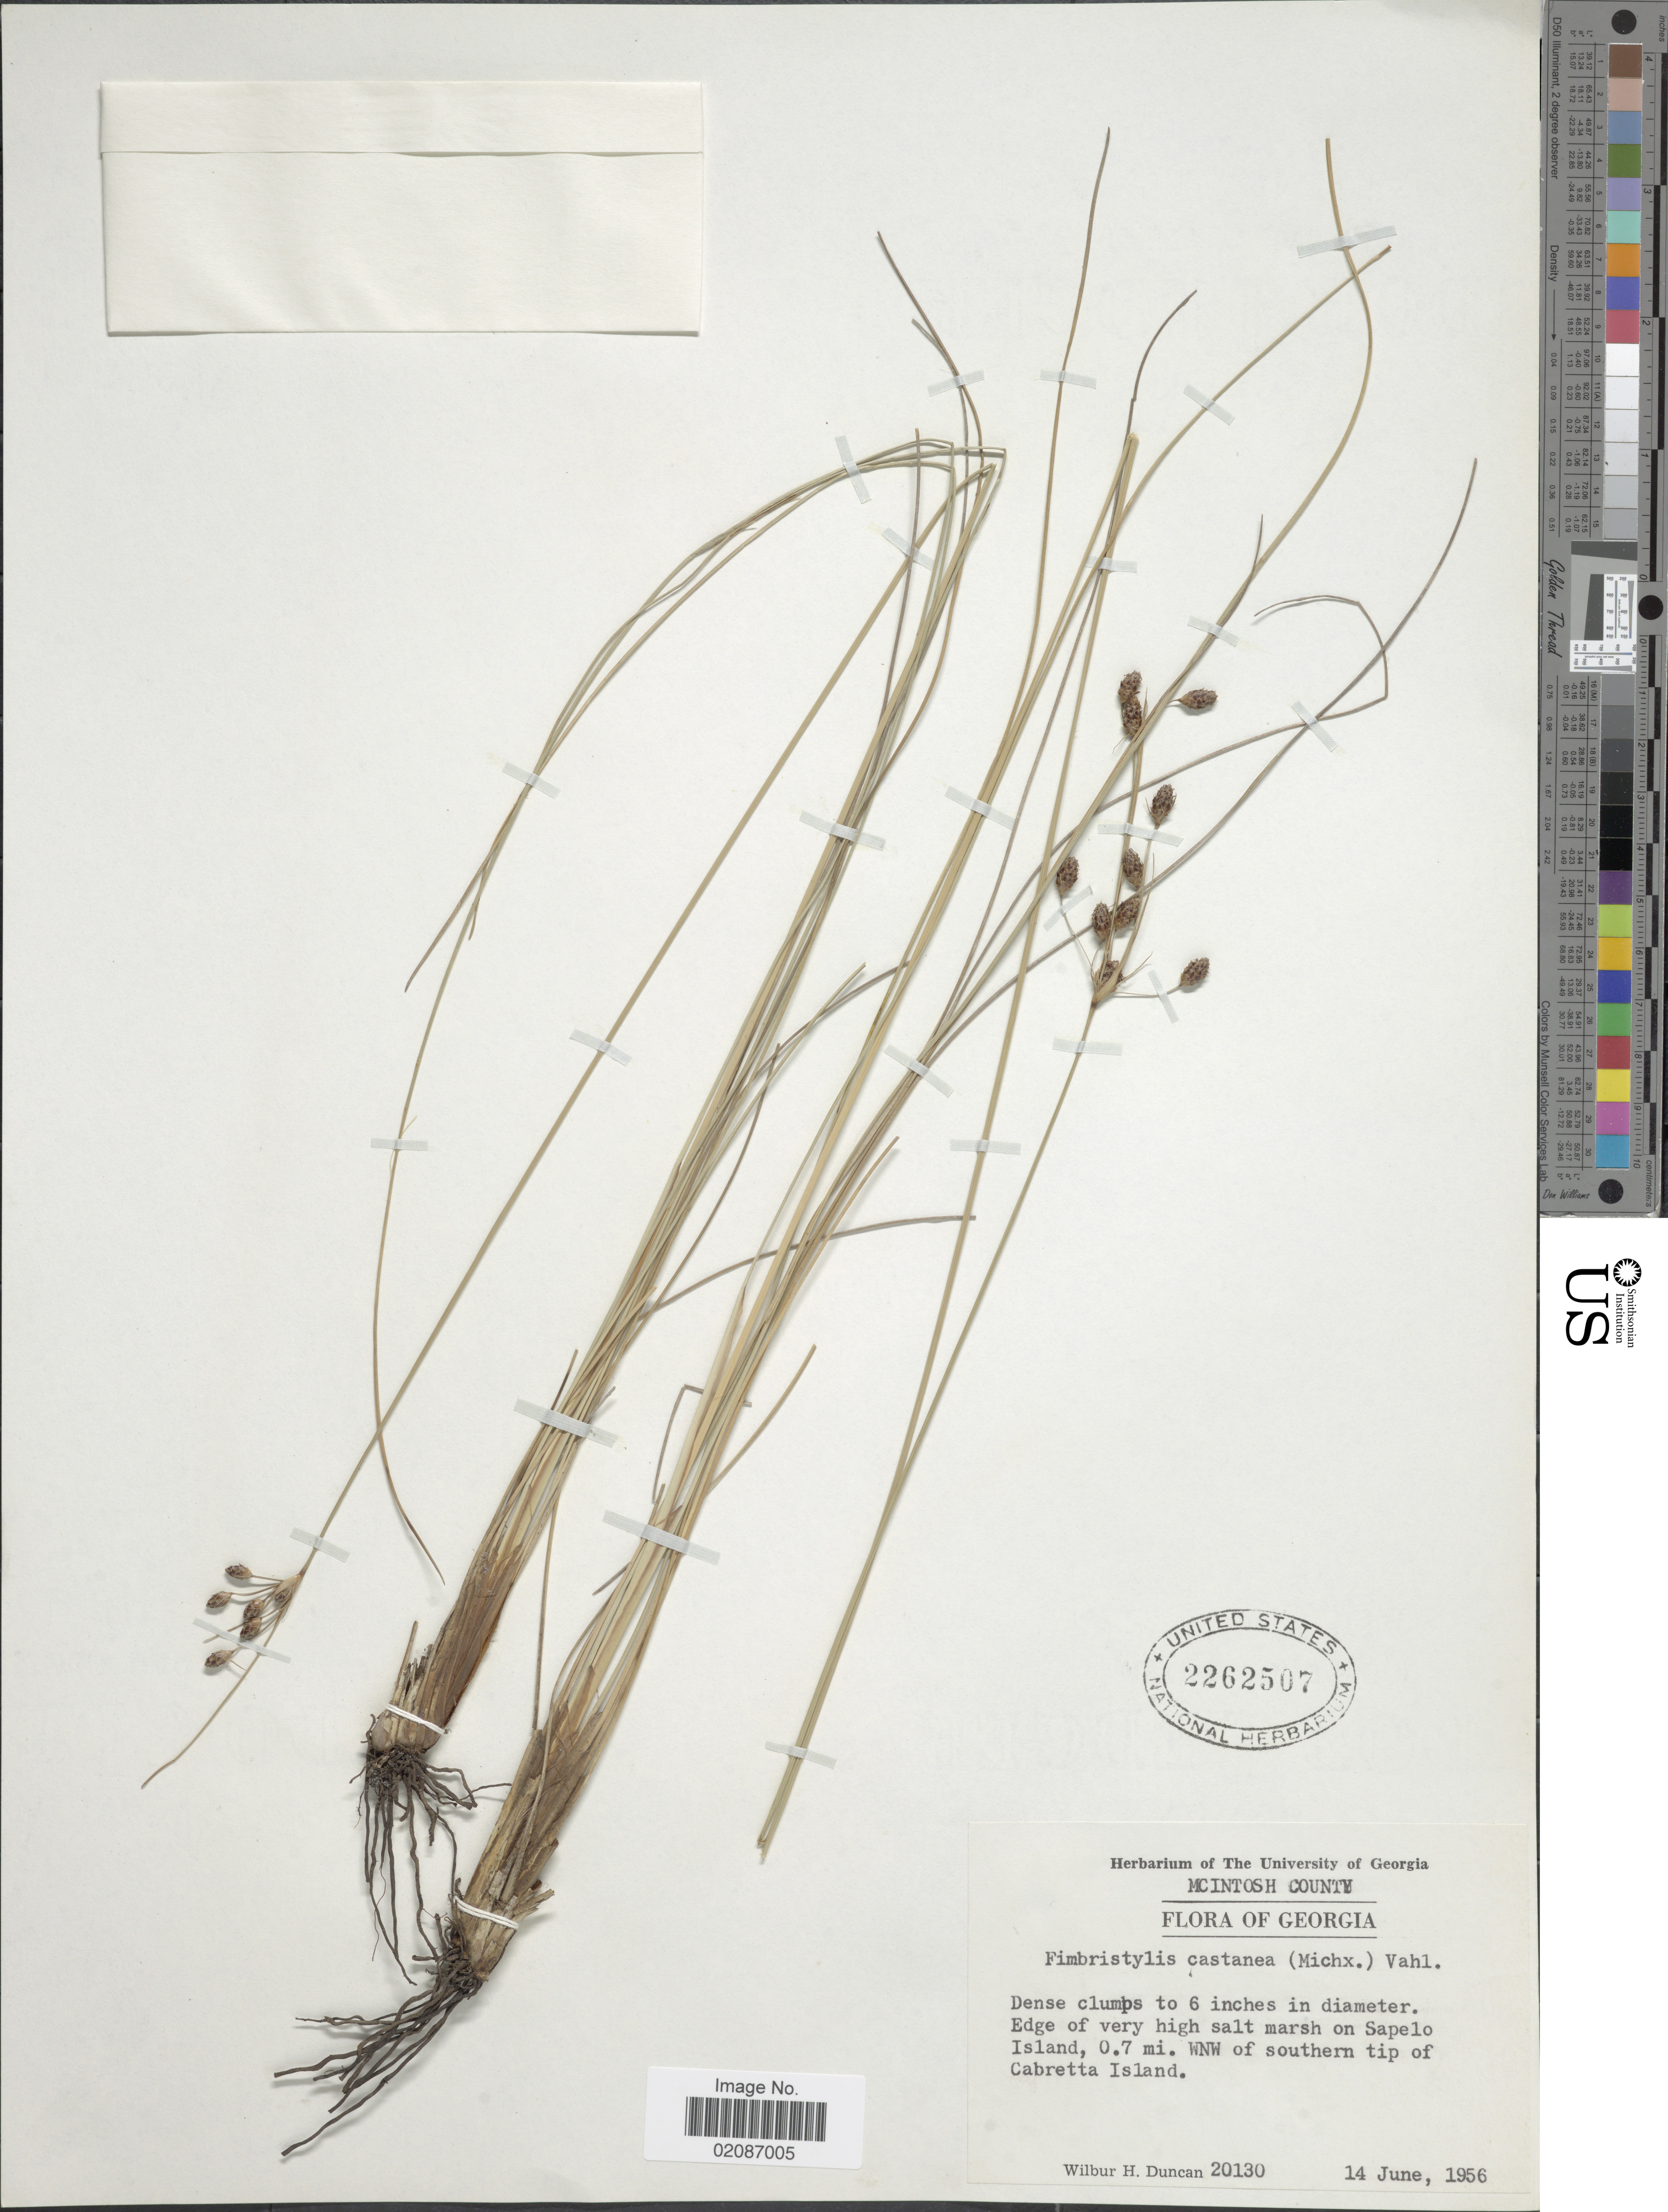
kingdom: Plantae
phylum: Tracheophyta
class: Liliopsida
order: Poales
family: Cyperaceae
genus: Fimbristylis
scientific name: Fimbristylis spadicea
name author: (L.) Vahl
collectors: W. H. Duncan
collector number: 20130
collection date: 1956-06-14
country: United States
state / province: Georgia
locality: McIntosh County, Sapelo Island, 0.7 mi WNW of Southern tip of Cabretta Island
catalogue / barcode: US 2262507